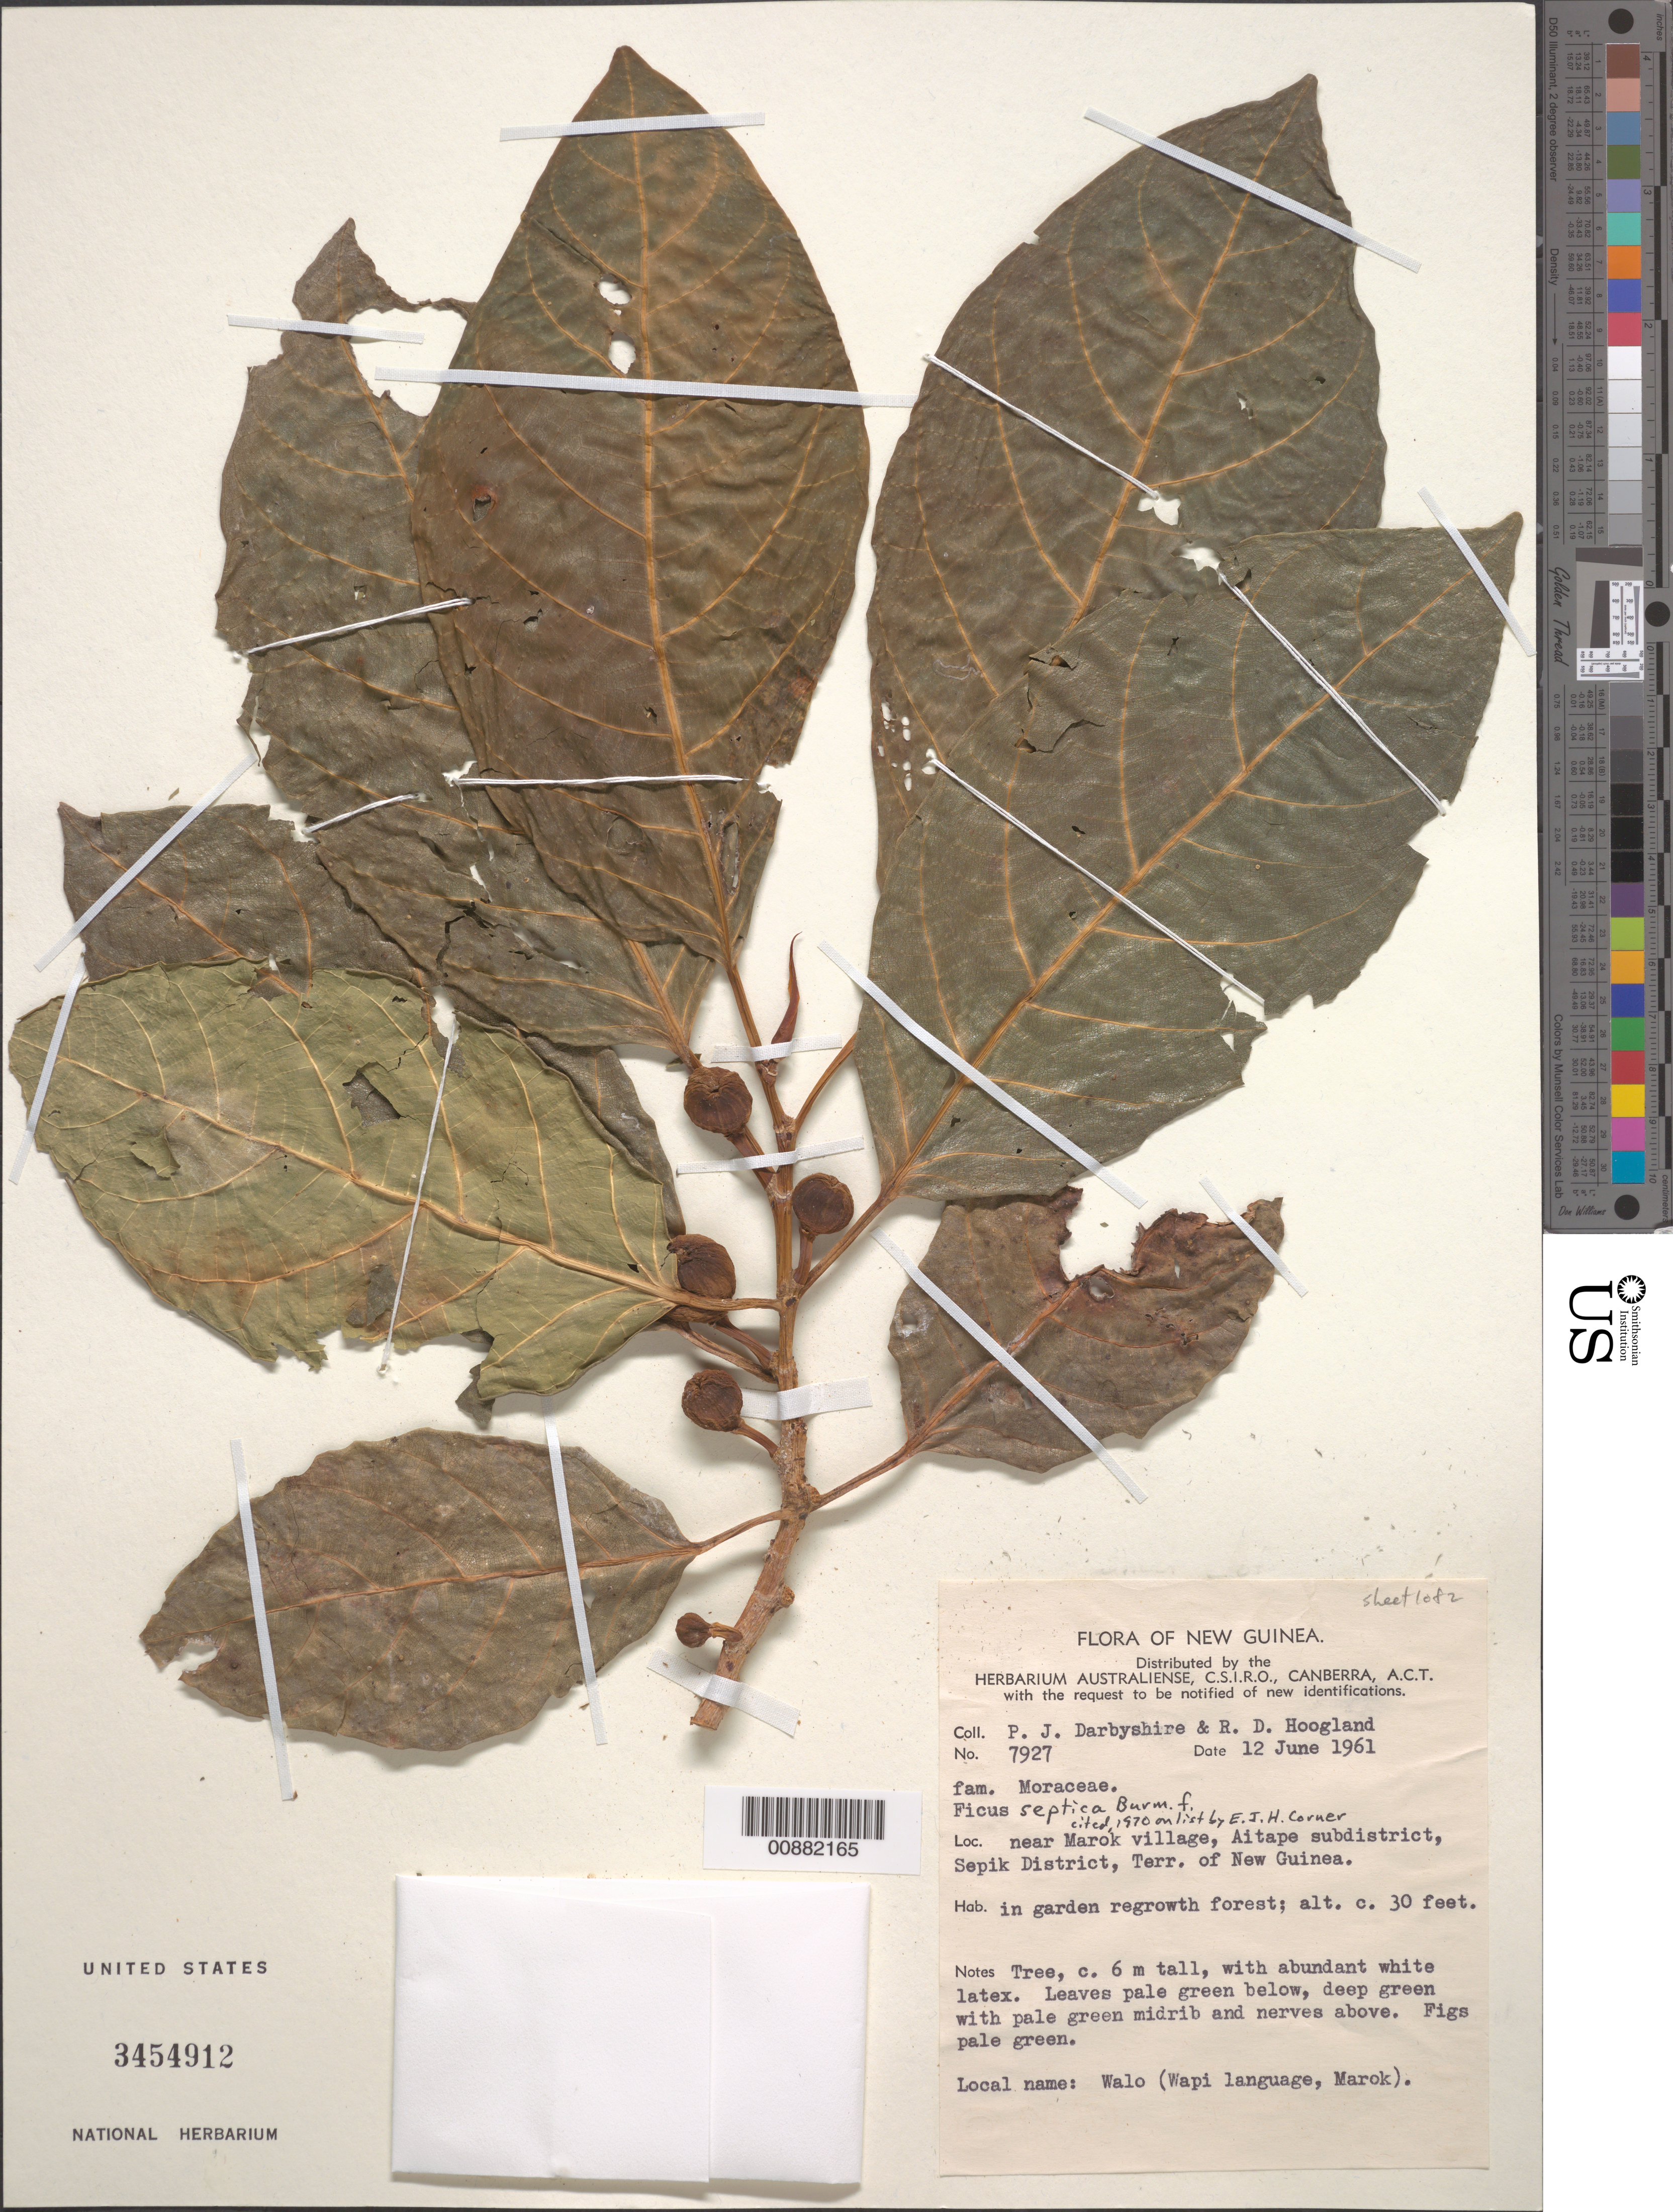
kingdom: Plantae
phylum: Tracheophyta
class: Magnoliopsida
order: Rosales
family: Moraceae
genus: Ficus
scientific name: Ficus septica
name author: Burm. f.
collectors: P. Darbyshire & R. D. Hoogland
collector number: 7927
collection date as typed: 12 Jun 1961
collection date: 1961-06-12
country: Papua New Guinea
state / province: Sandaun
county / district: Aitape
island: New Guinea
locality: near Marok village, Aitape subdistrict, Sepik District.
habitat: in garden regrowth forest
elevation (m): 9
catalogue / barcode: US 3454912